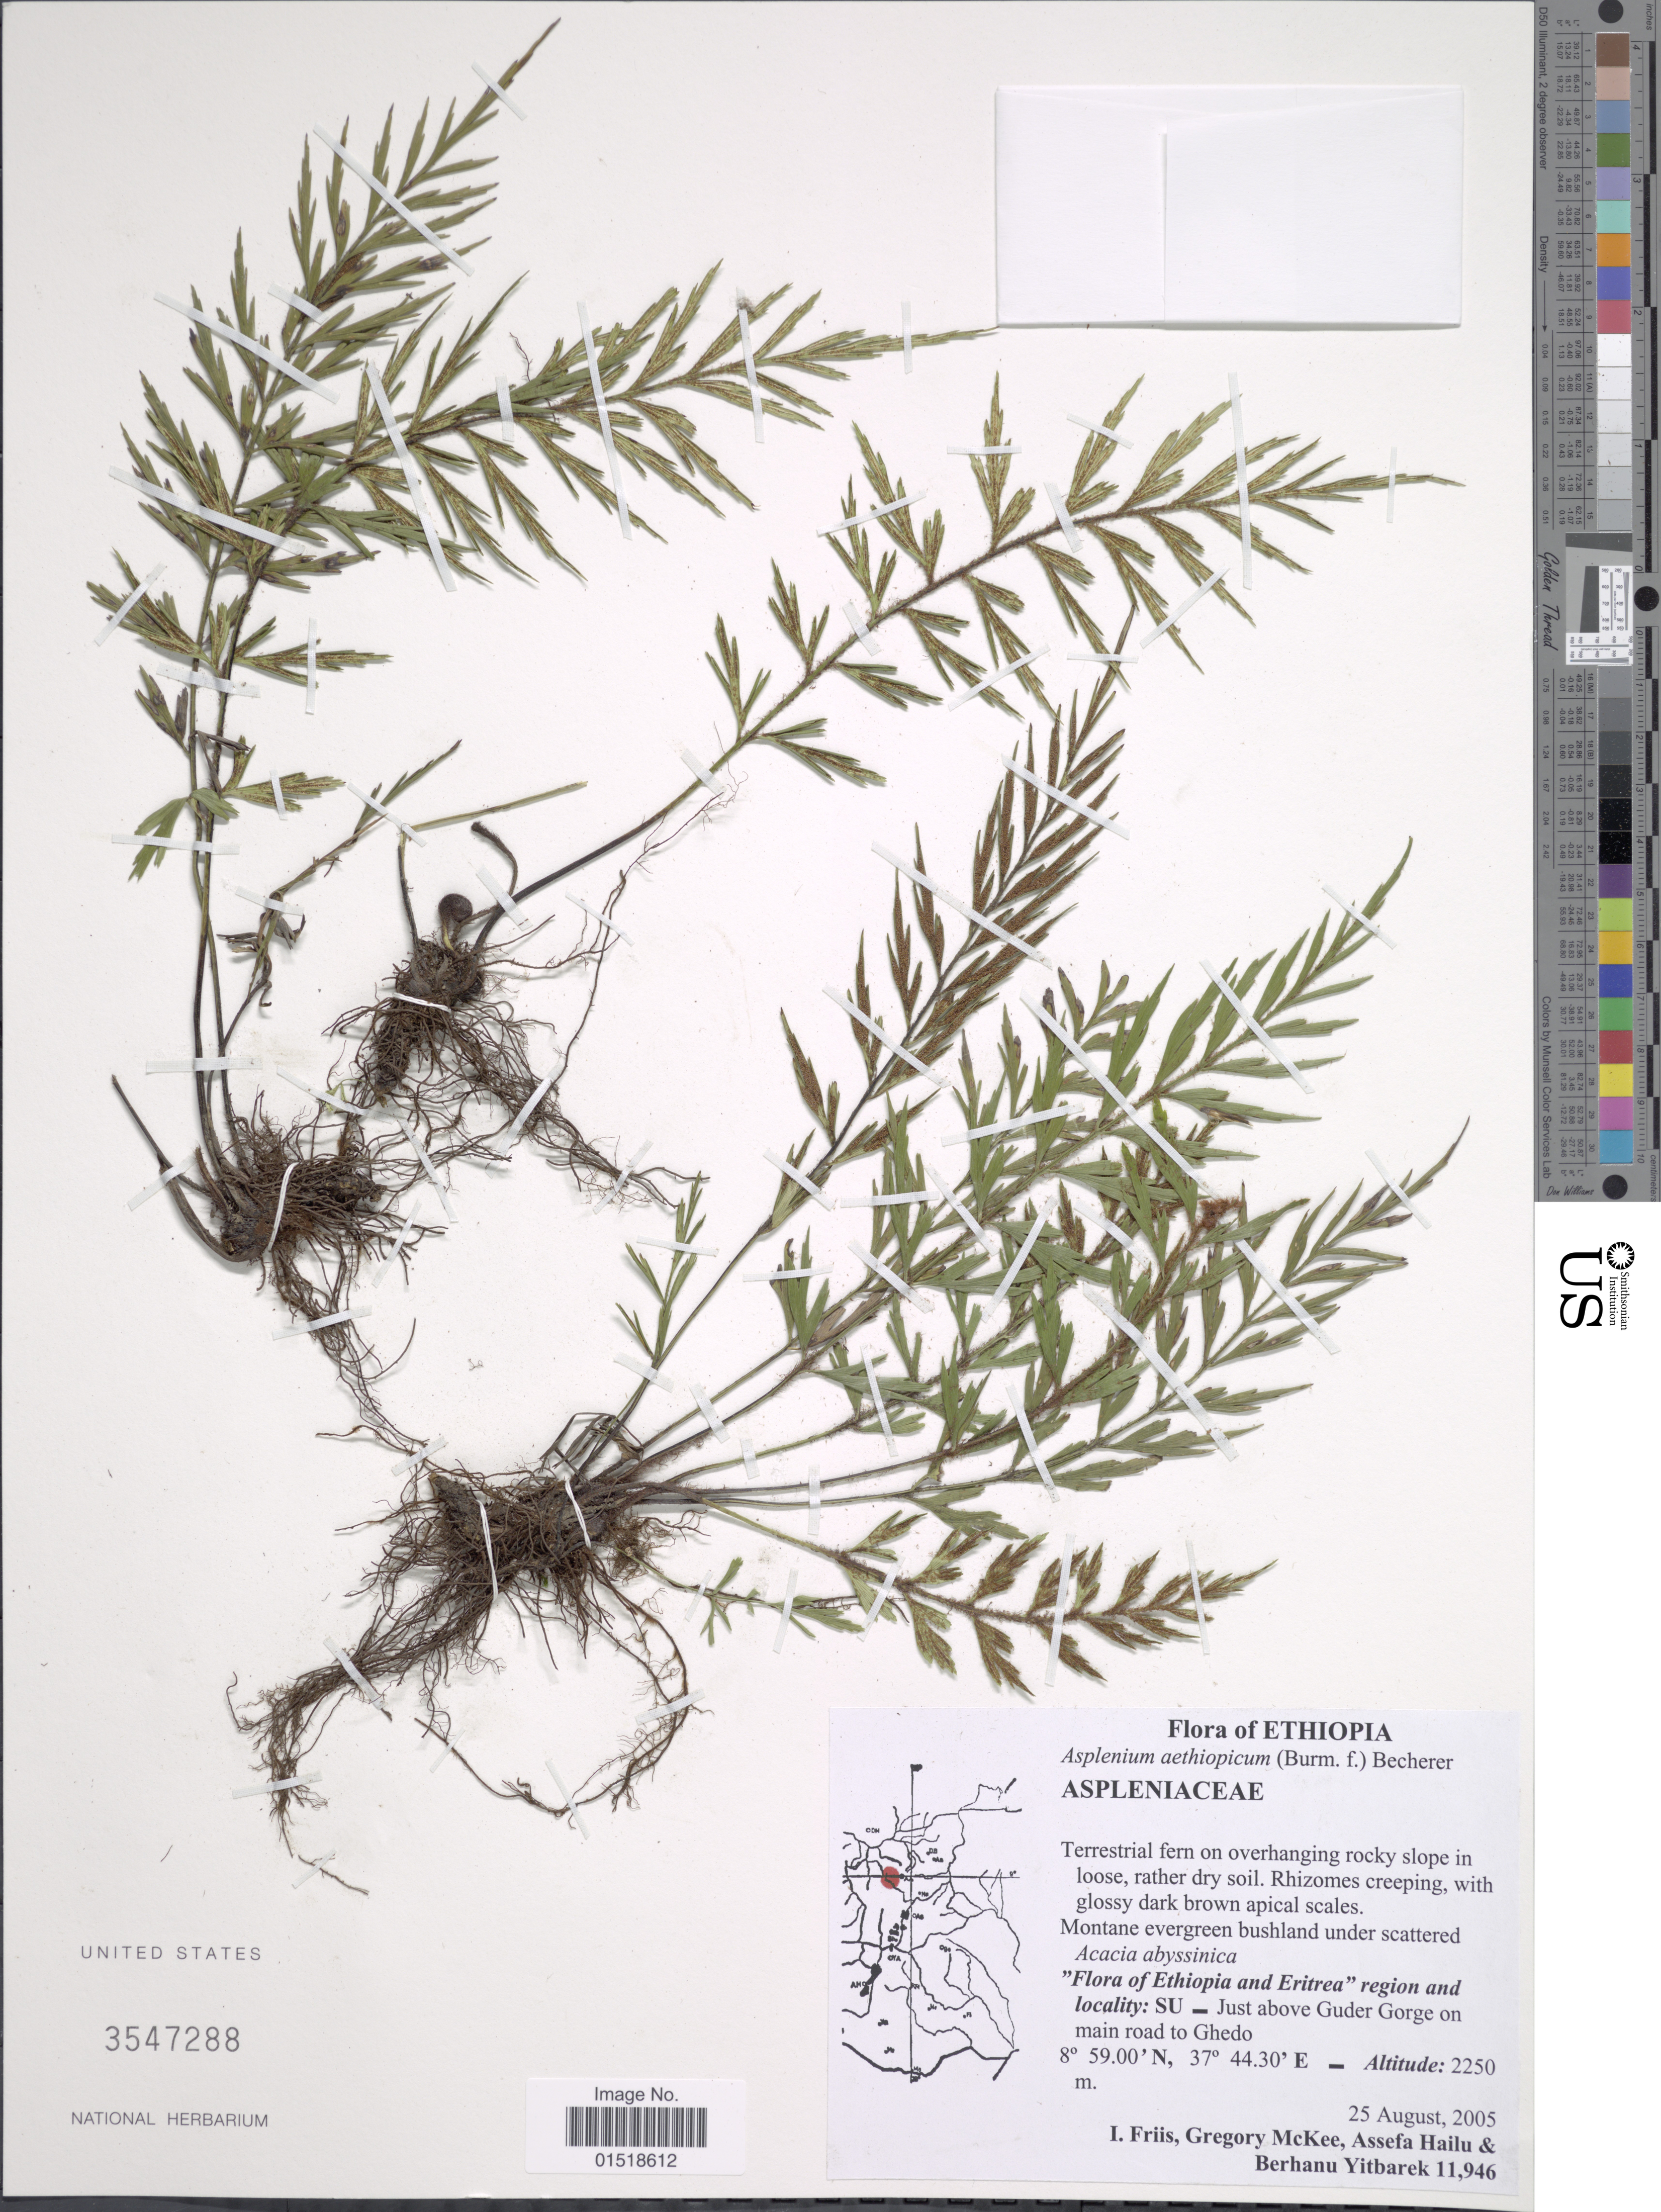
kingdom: Plantae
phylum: Tracheophyta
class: Polypodiopsida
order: Polypodiales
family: Aspleniaceae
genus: Asplenium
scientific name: Asplenium aethiopicum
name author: (Burm. f.) Bech.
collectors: I. Friis, G. S. McKee, A. Hailu & B. Yitbarek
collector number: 11946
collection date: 2005-08-25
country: Ethiopia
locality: SU_ Just above Gunder Gorge on main road to Ghedo.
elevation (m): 2250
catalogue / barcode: US 3547288